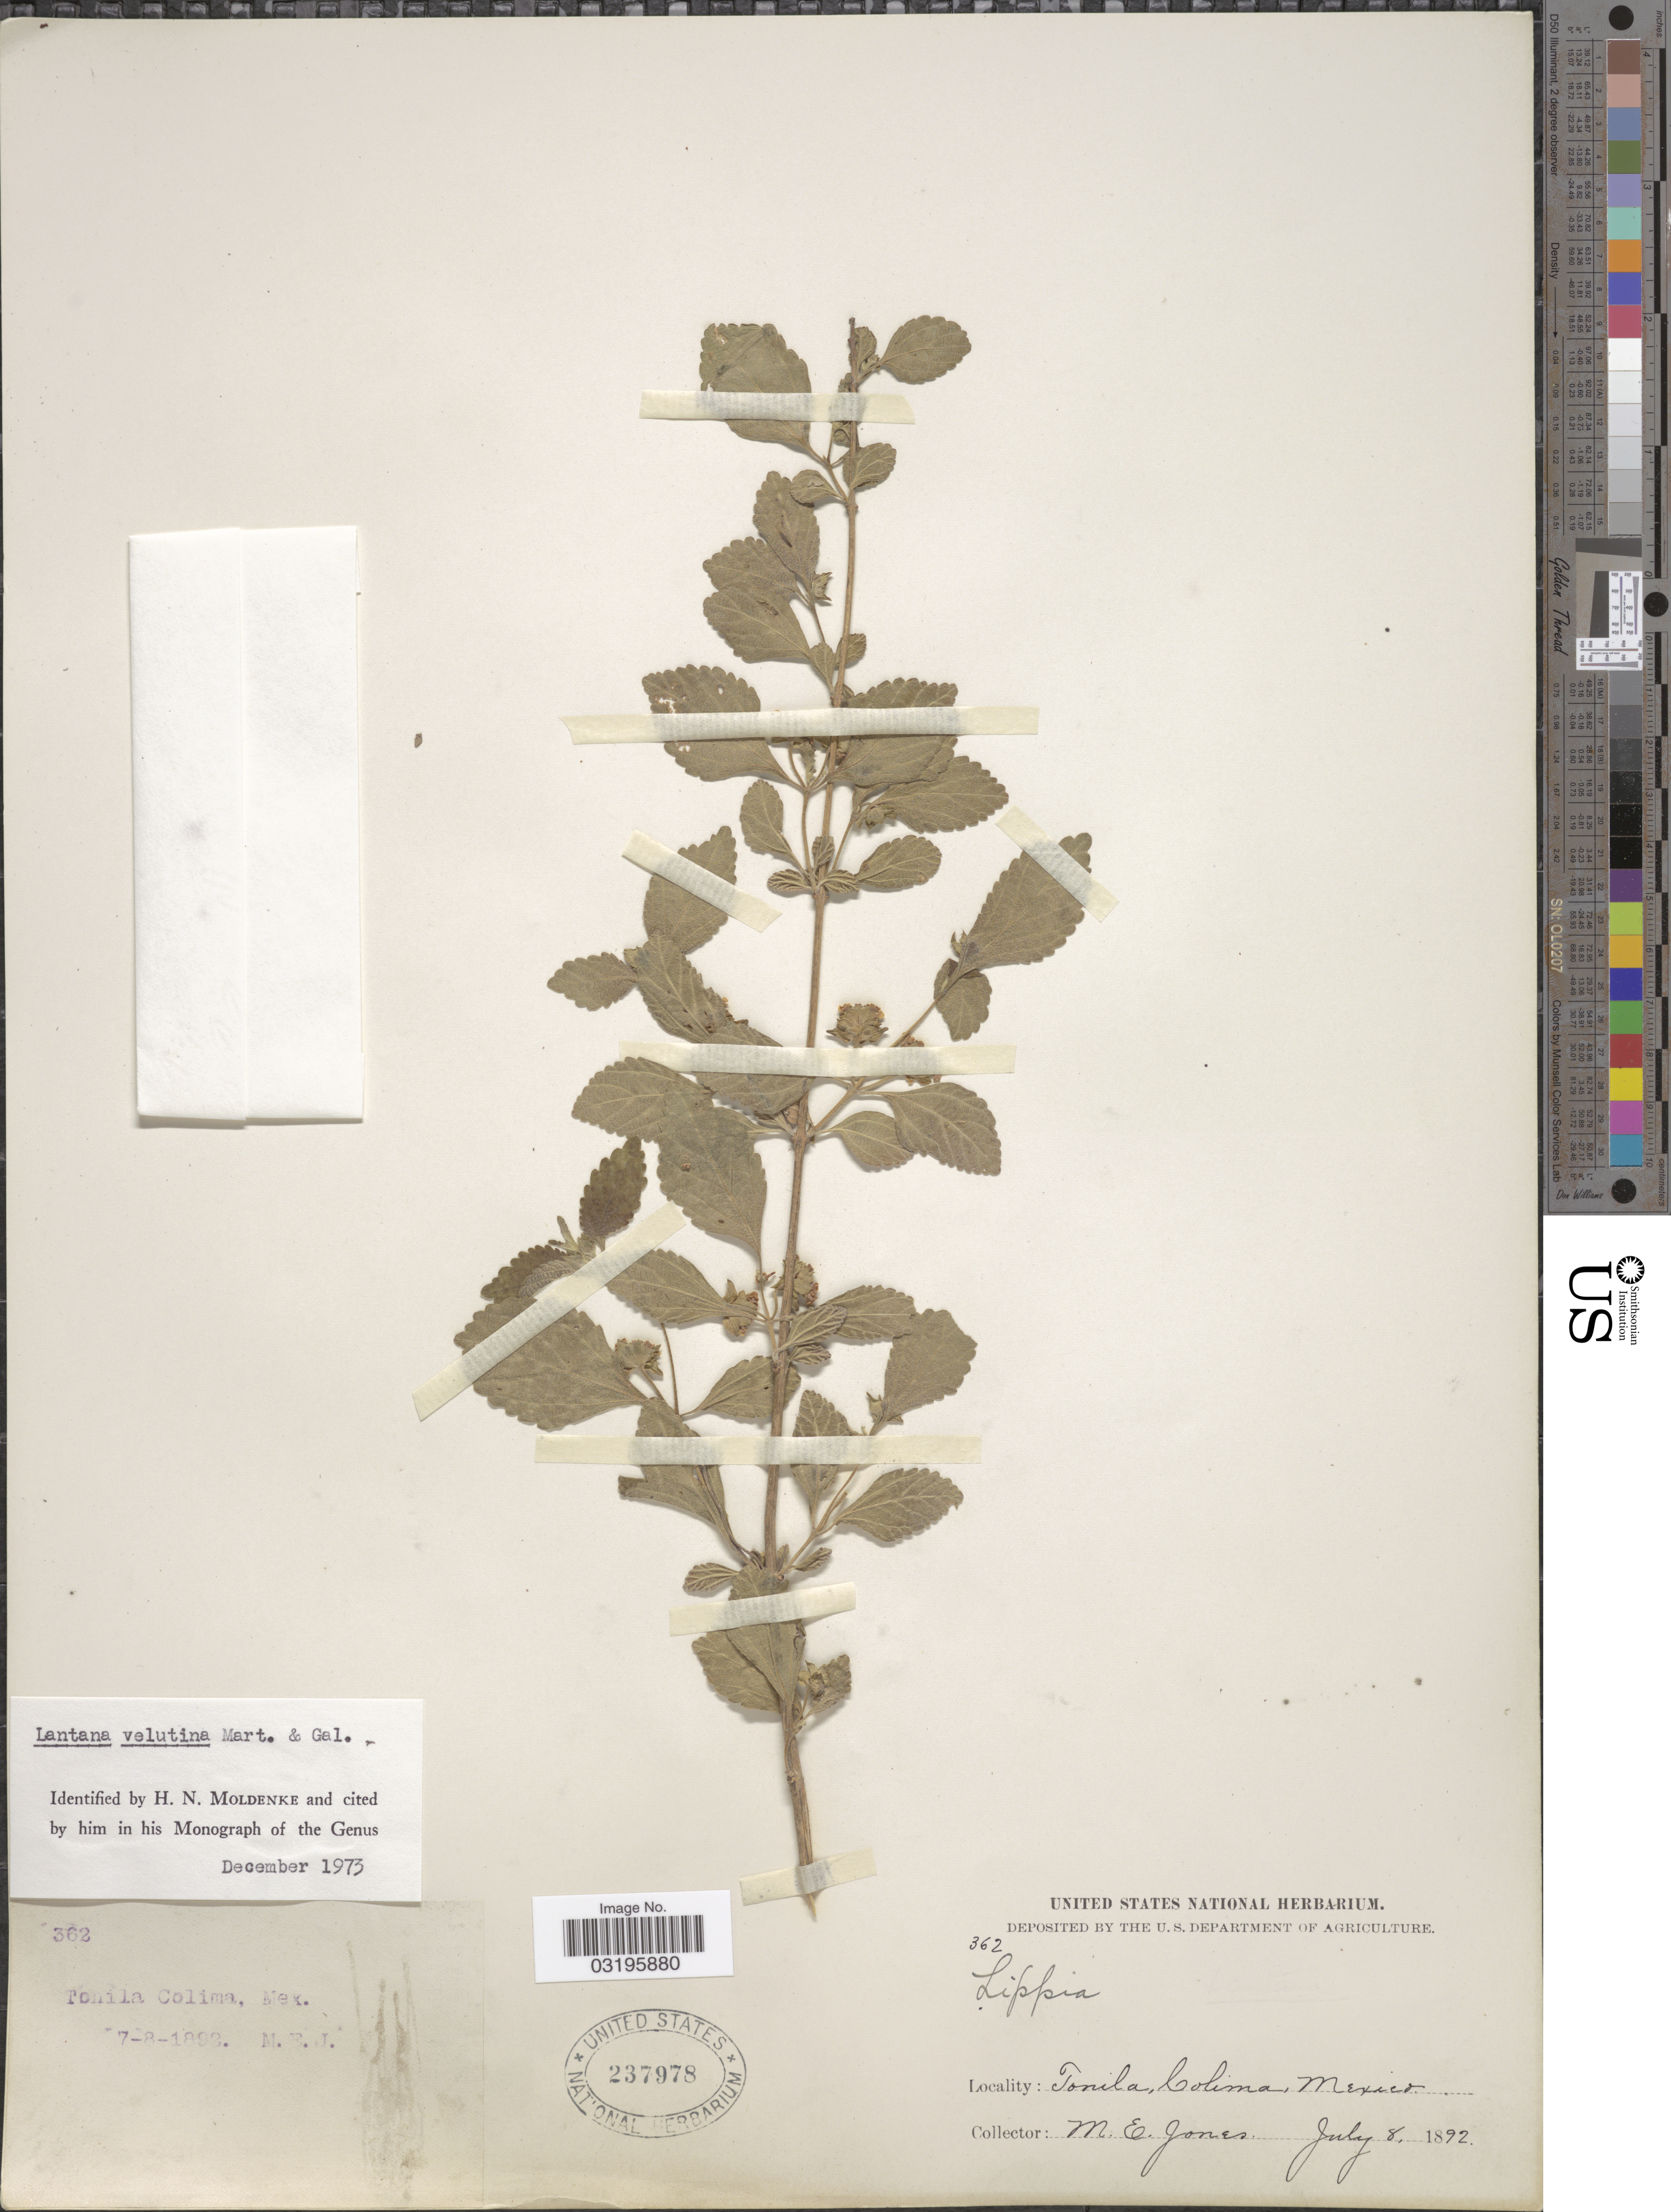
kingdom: Plantae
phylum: Tracheophyta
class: Magnoliopsida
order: Lamiales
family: Verbenaceae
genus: Lantana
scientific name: Lantana velutina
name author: M. Martens & Galeotti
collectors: M. E. Jones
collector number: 362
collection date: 1892-08-07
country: Mexico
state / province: Colima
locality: Tonila.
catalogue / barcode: US 237978